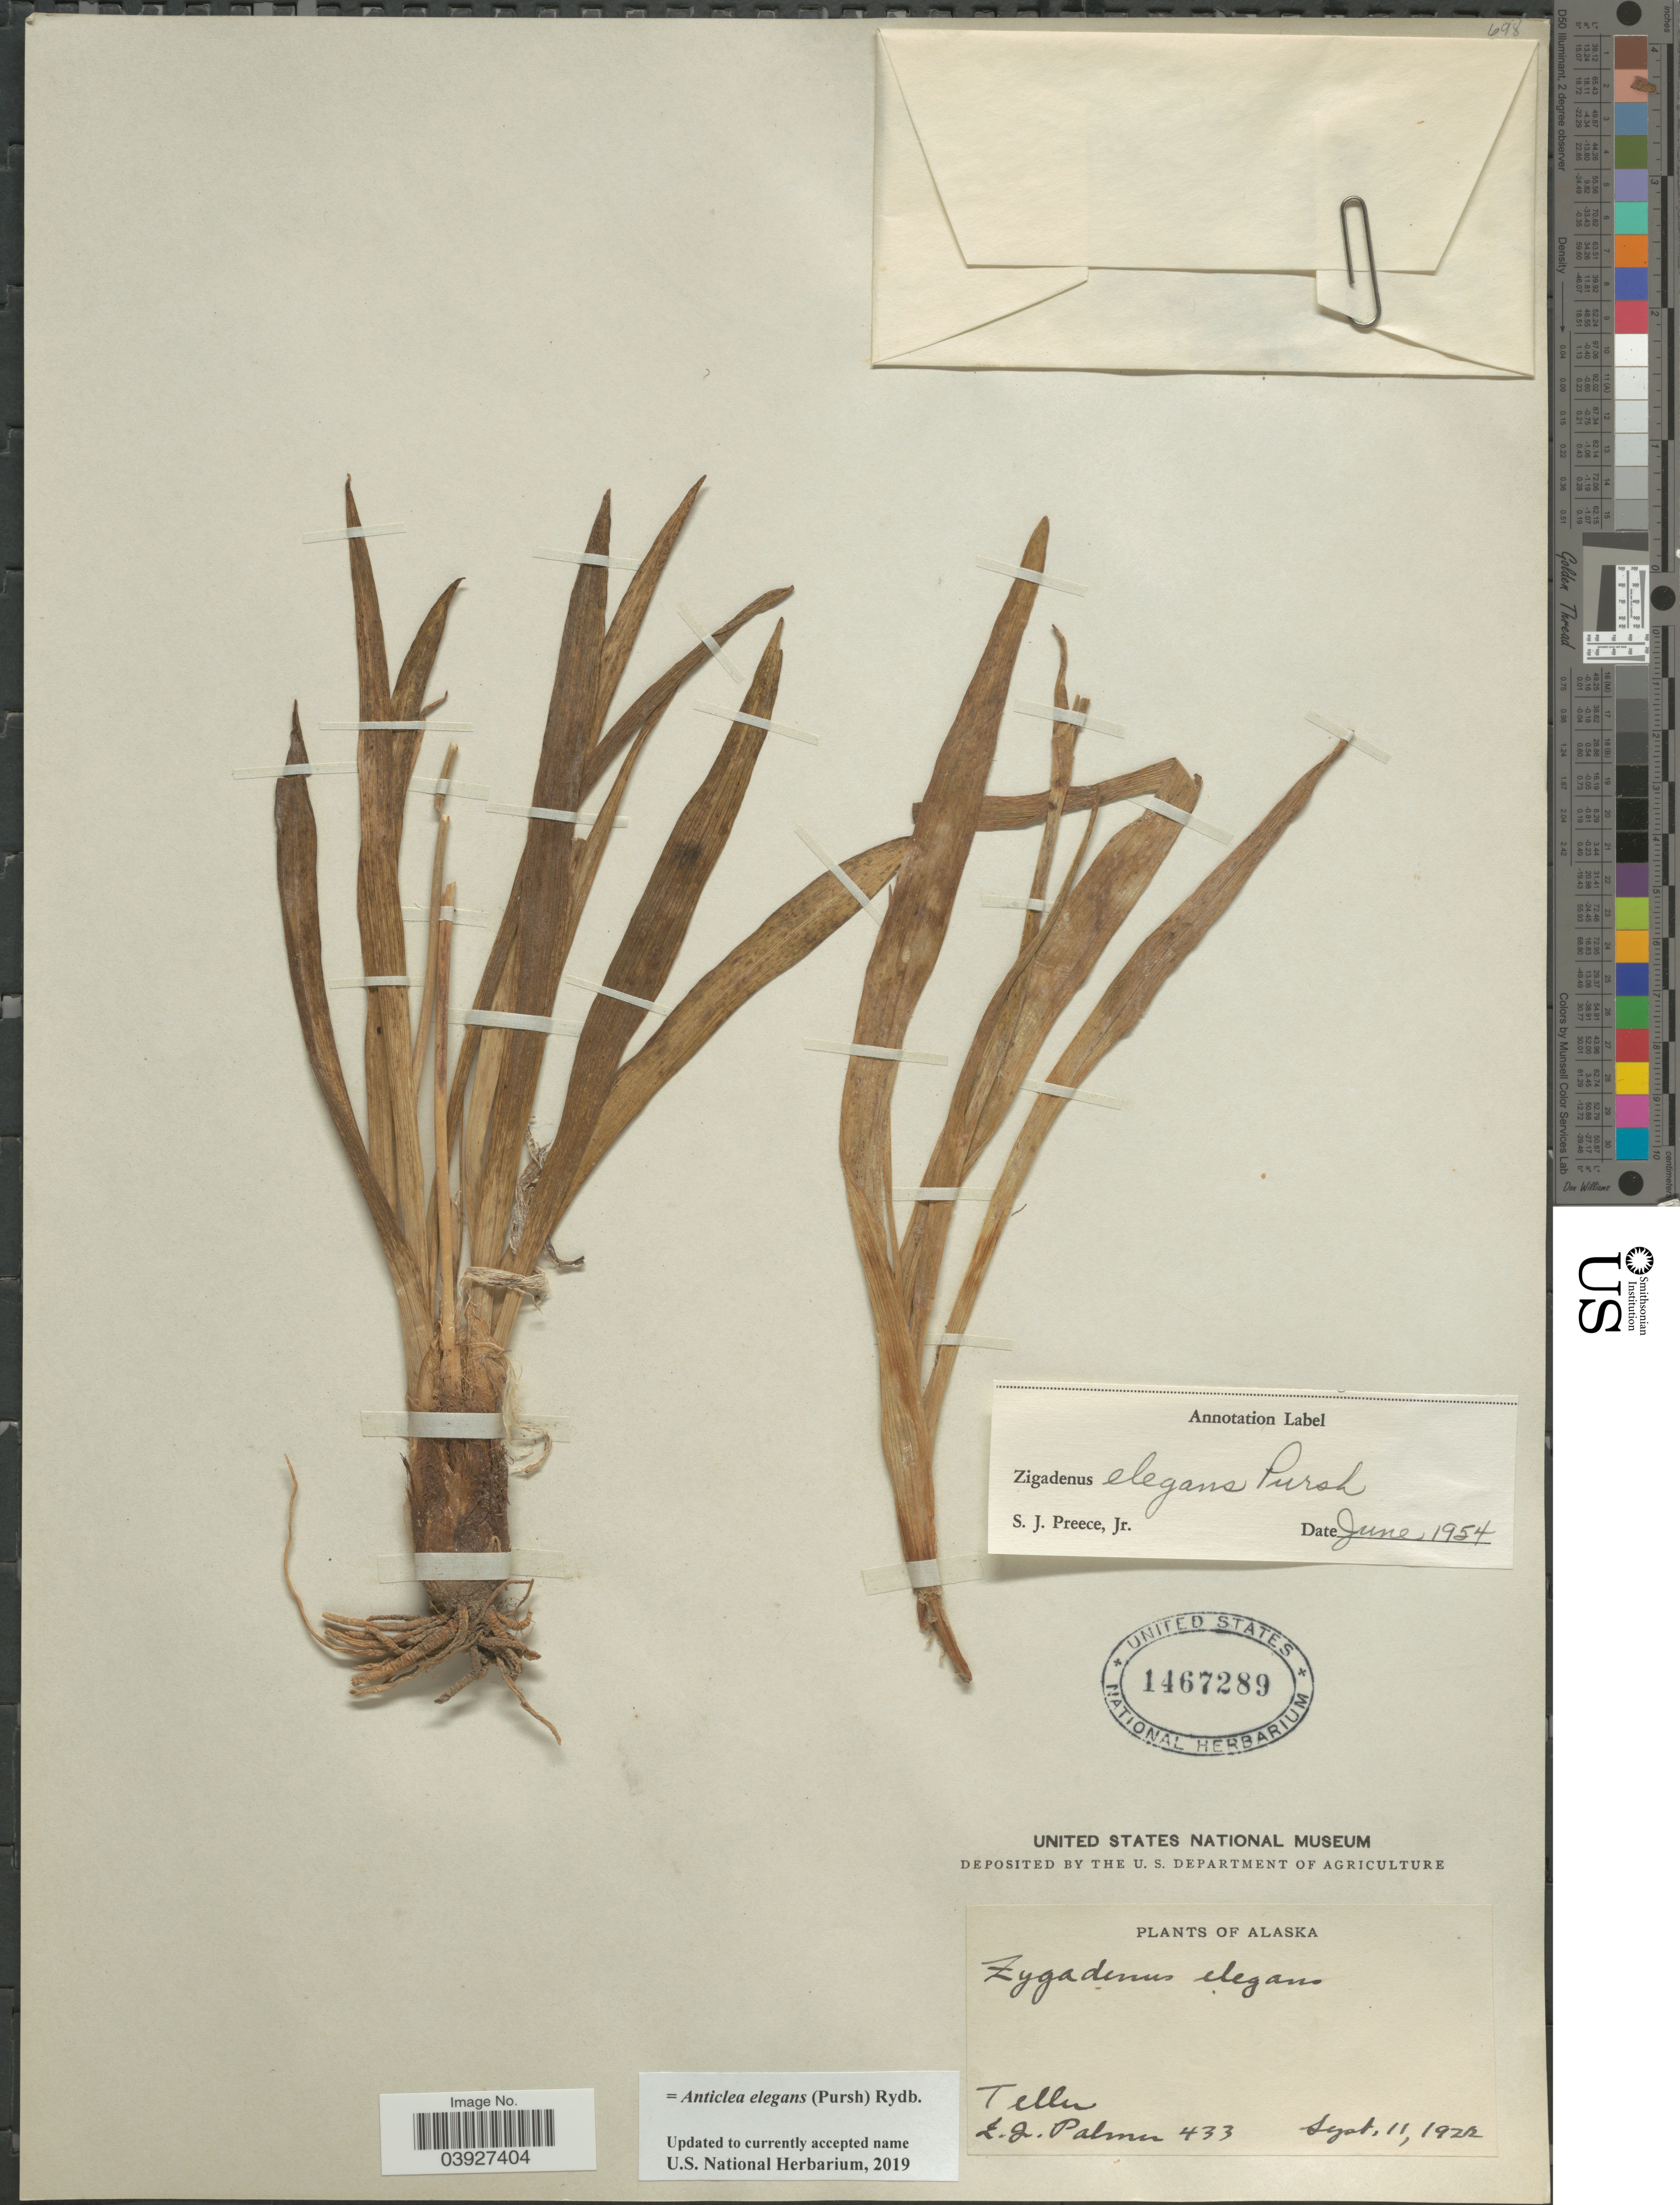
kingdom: Plantae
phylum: Tracheophyta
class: Liliopsida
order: Liliales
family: Melanthiaceae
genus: Anticlea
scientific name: Anticlea elegans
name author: (Pursh) Rydb.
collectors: L. J. Palmer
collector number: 433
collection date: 1922-09-11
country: United States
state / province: Alaska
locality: Teller.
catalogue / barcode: US 1467289